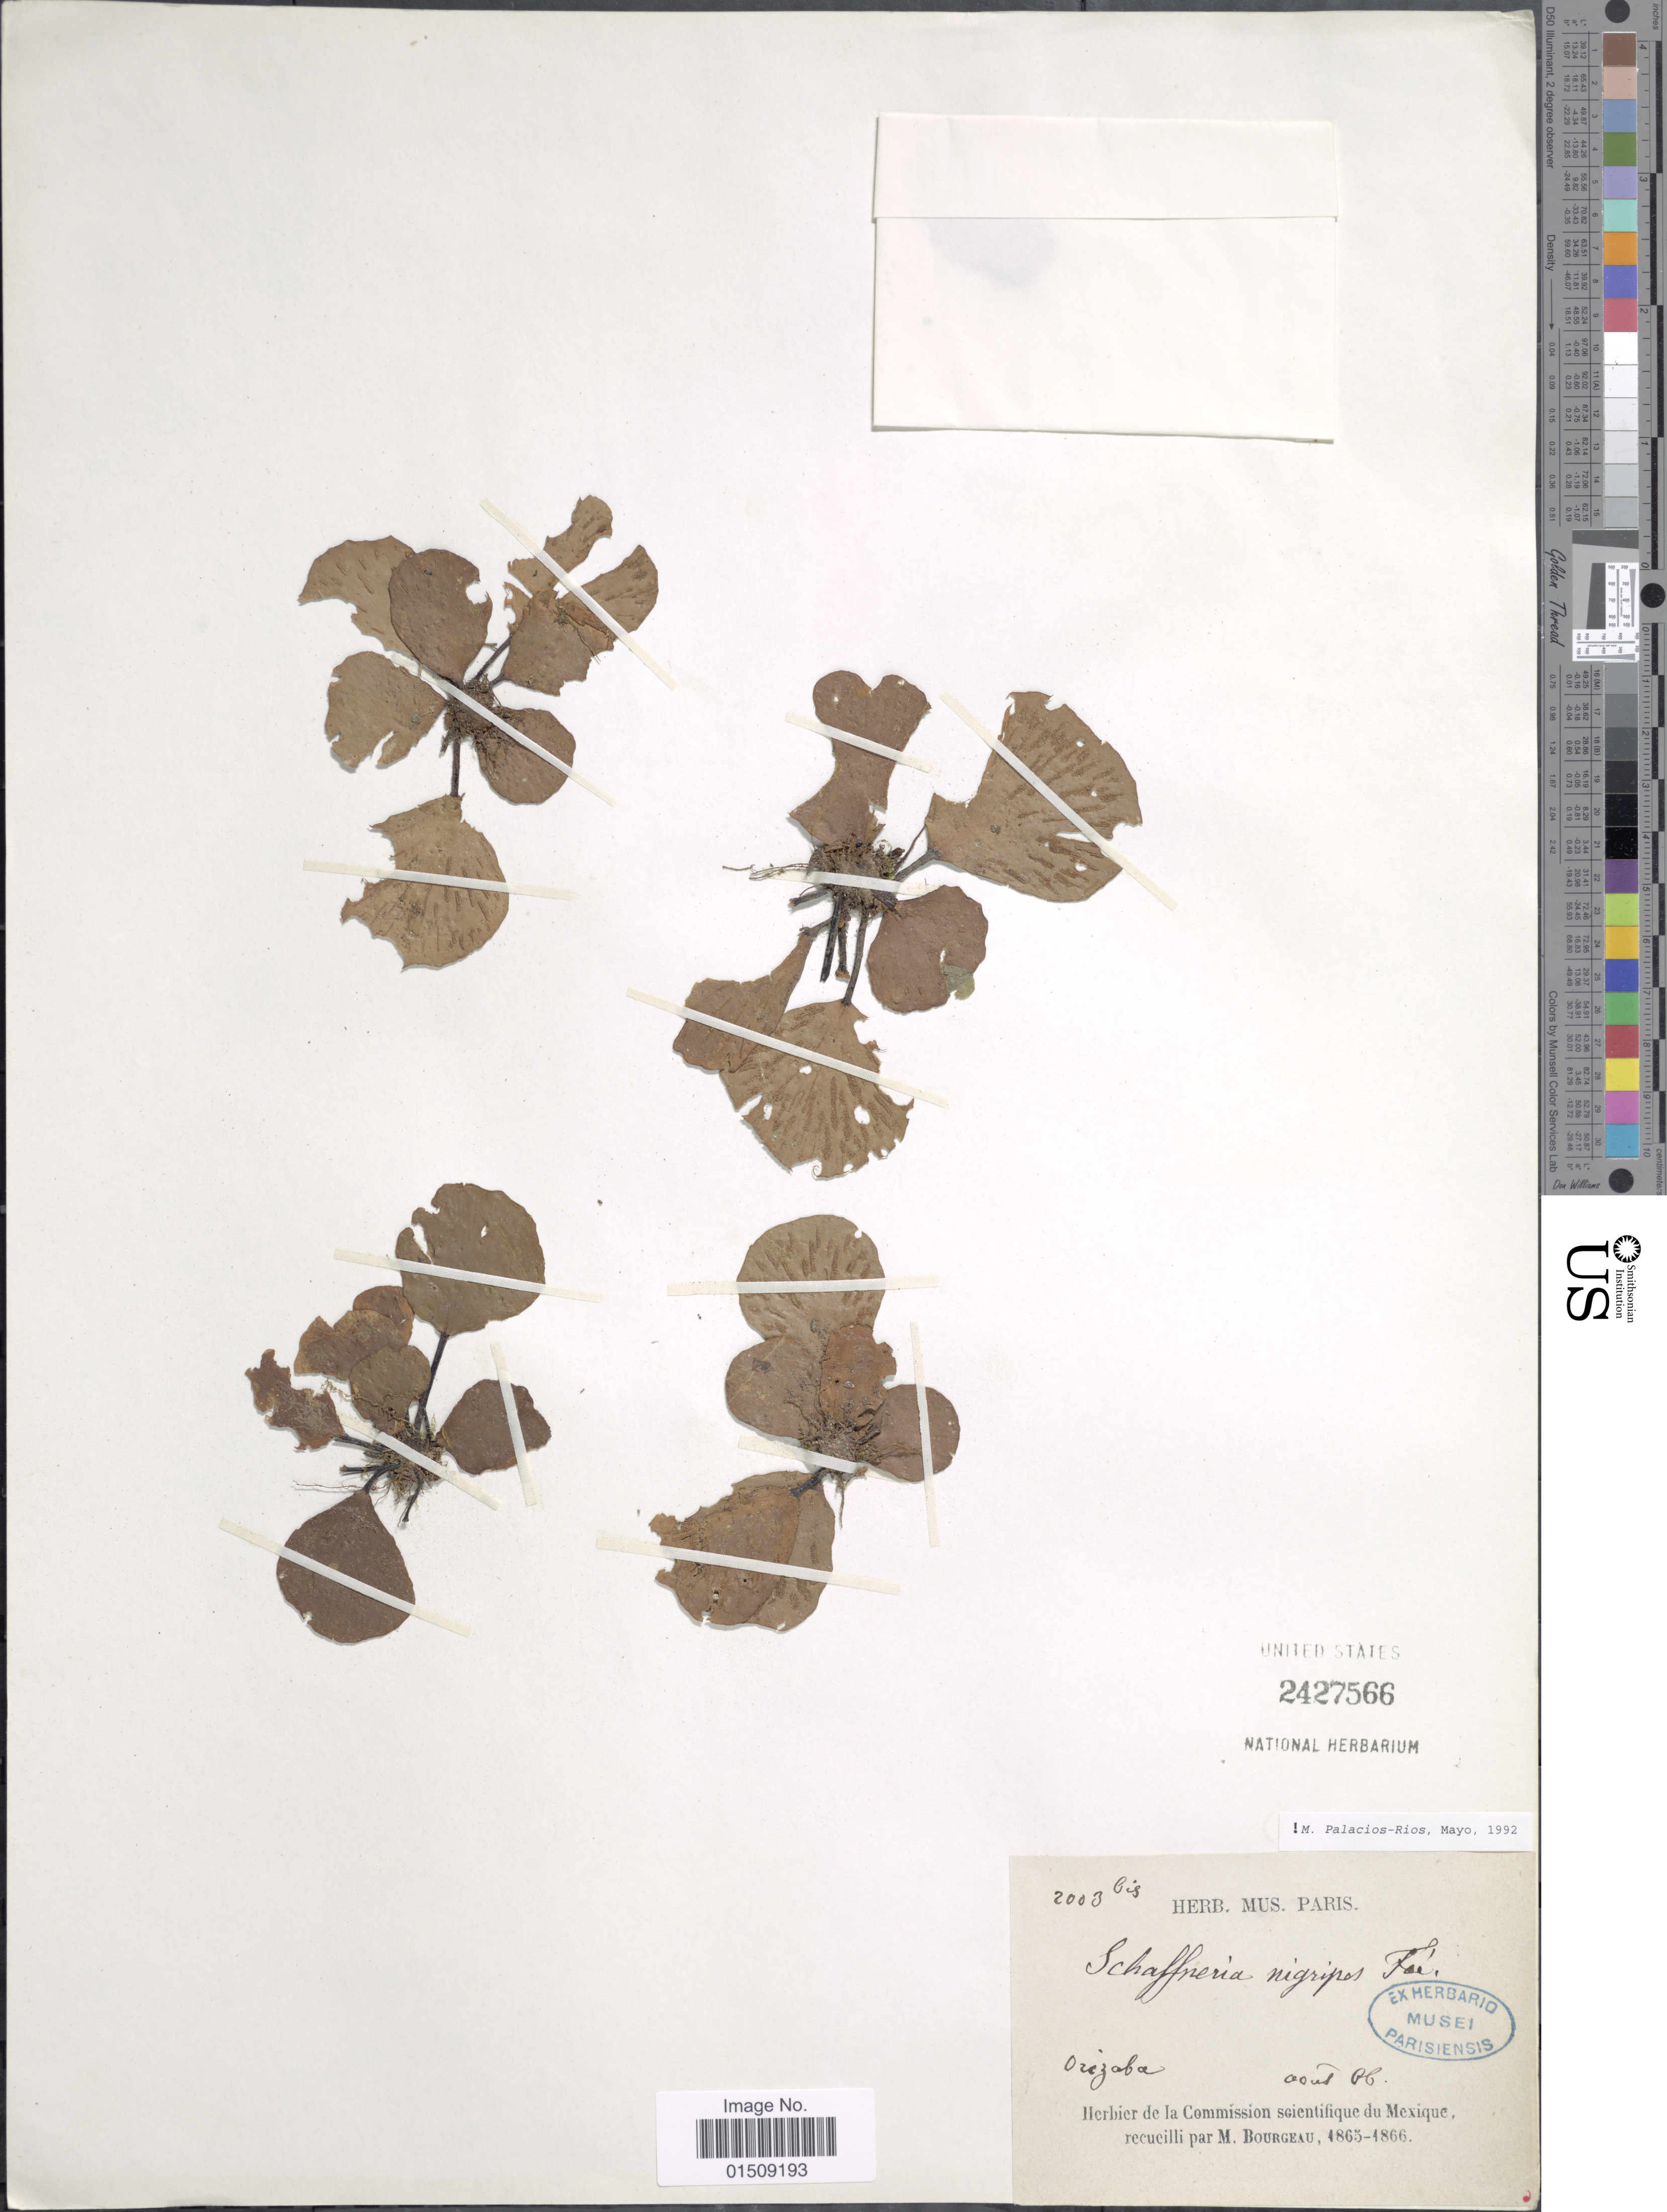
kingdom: Plantae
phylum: Tracheophyta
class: Polypodiopsida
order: Polypodiales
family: Aspleniaceae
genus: Asplenium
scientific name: Asplenium nigripes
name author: (Fée) Hook.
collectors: M. Bourgeau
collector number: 2003bis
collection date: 1866-08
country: Mexico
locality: Orizaba, Mexico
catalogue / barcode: US 2427566